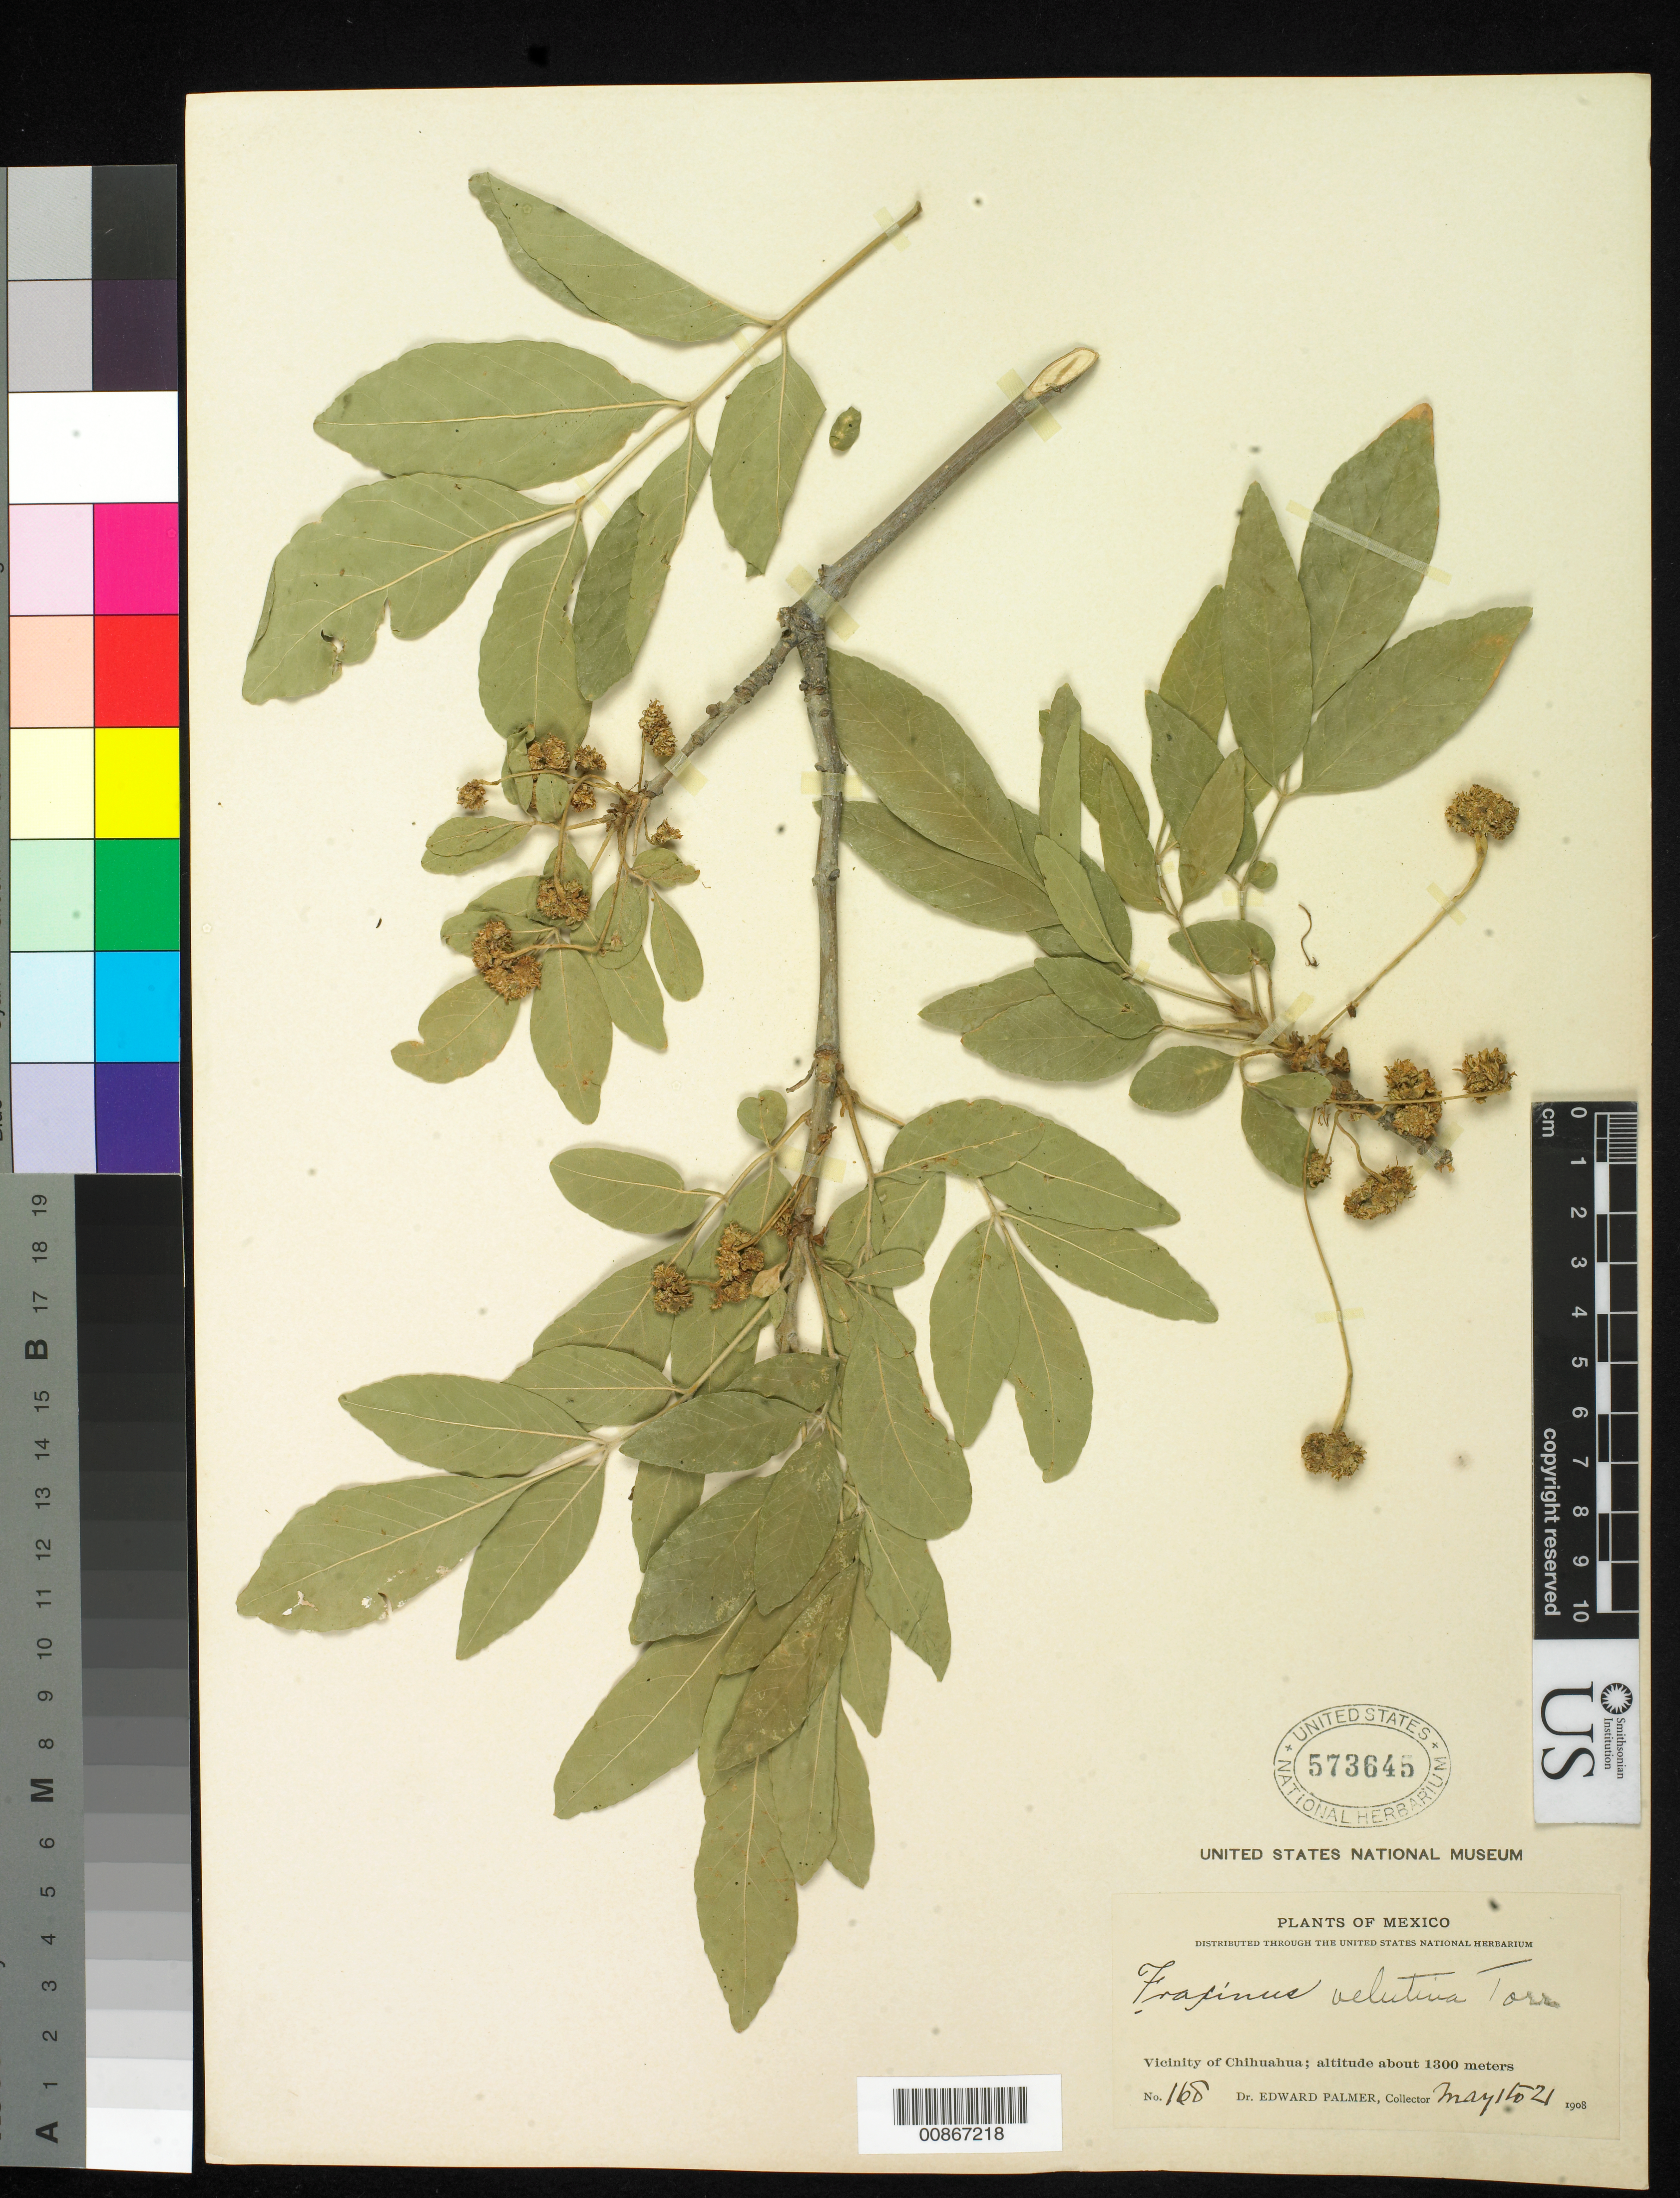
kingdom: Plantae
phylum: Tracheophyta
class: Magnoliopsida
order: Lamiales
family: Oleaceae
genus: Fraxinus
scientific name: Fraxinus velutina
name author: Torr.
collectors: E. Palmer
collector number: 168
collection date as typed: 01 May 1908 to 21 May 1908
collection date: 1908-05-01/1908-05-21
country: Mexico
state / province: Chihuahua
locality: Vicinity of Chihuahua.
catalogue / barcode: US 573645